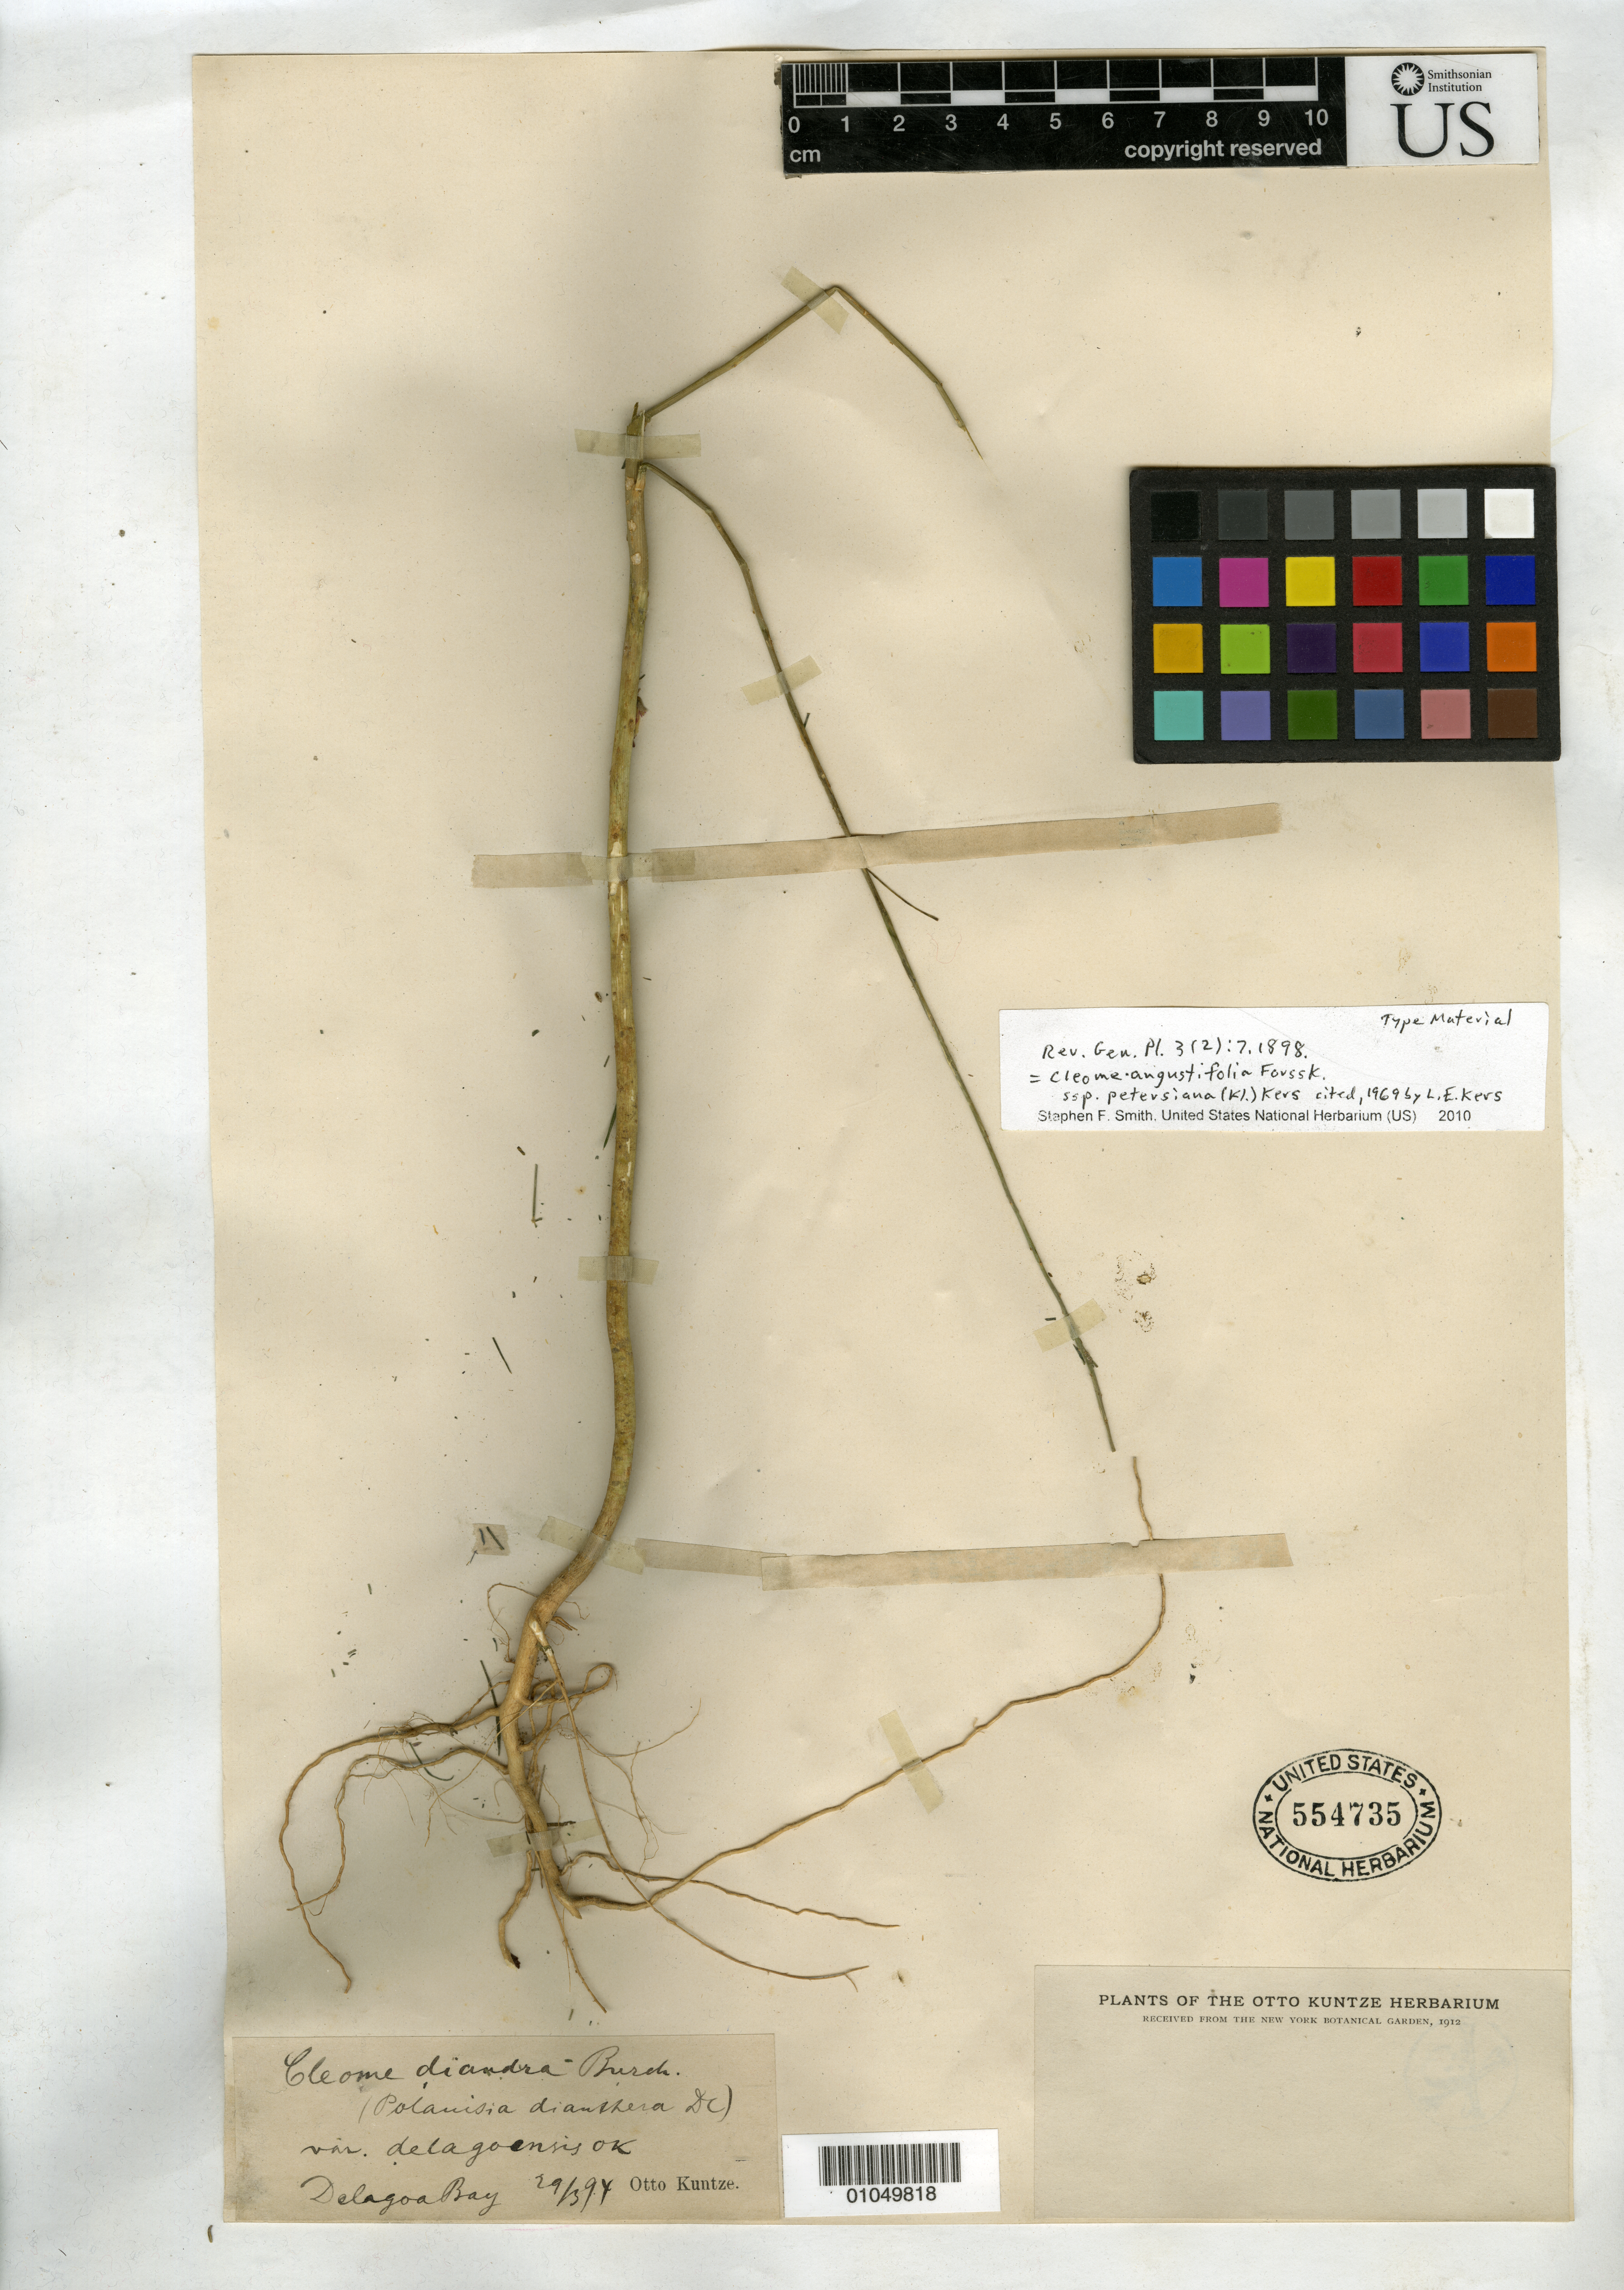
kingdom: Plantae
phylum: Tracheophyta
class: Magnoliopsida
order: Brassicales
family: Cleomaceae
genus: Cleome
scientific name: Cleome diandra var. delagoensis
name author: Kuntze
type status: Type Collection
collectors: C.E.O. Kuntze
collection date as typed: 29 Mar 1894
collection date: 1894-03-29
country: Mozambique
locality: Delagoa Bay.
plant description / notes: Currently accepted name as cited by L.E. Kers (1969).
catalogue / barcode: US 554735